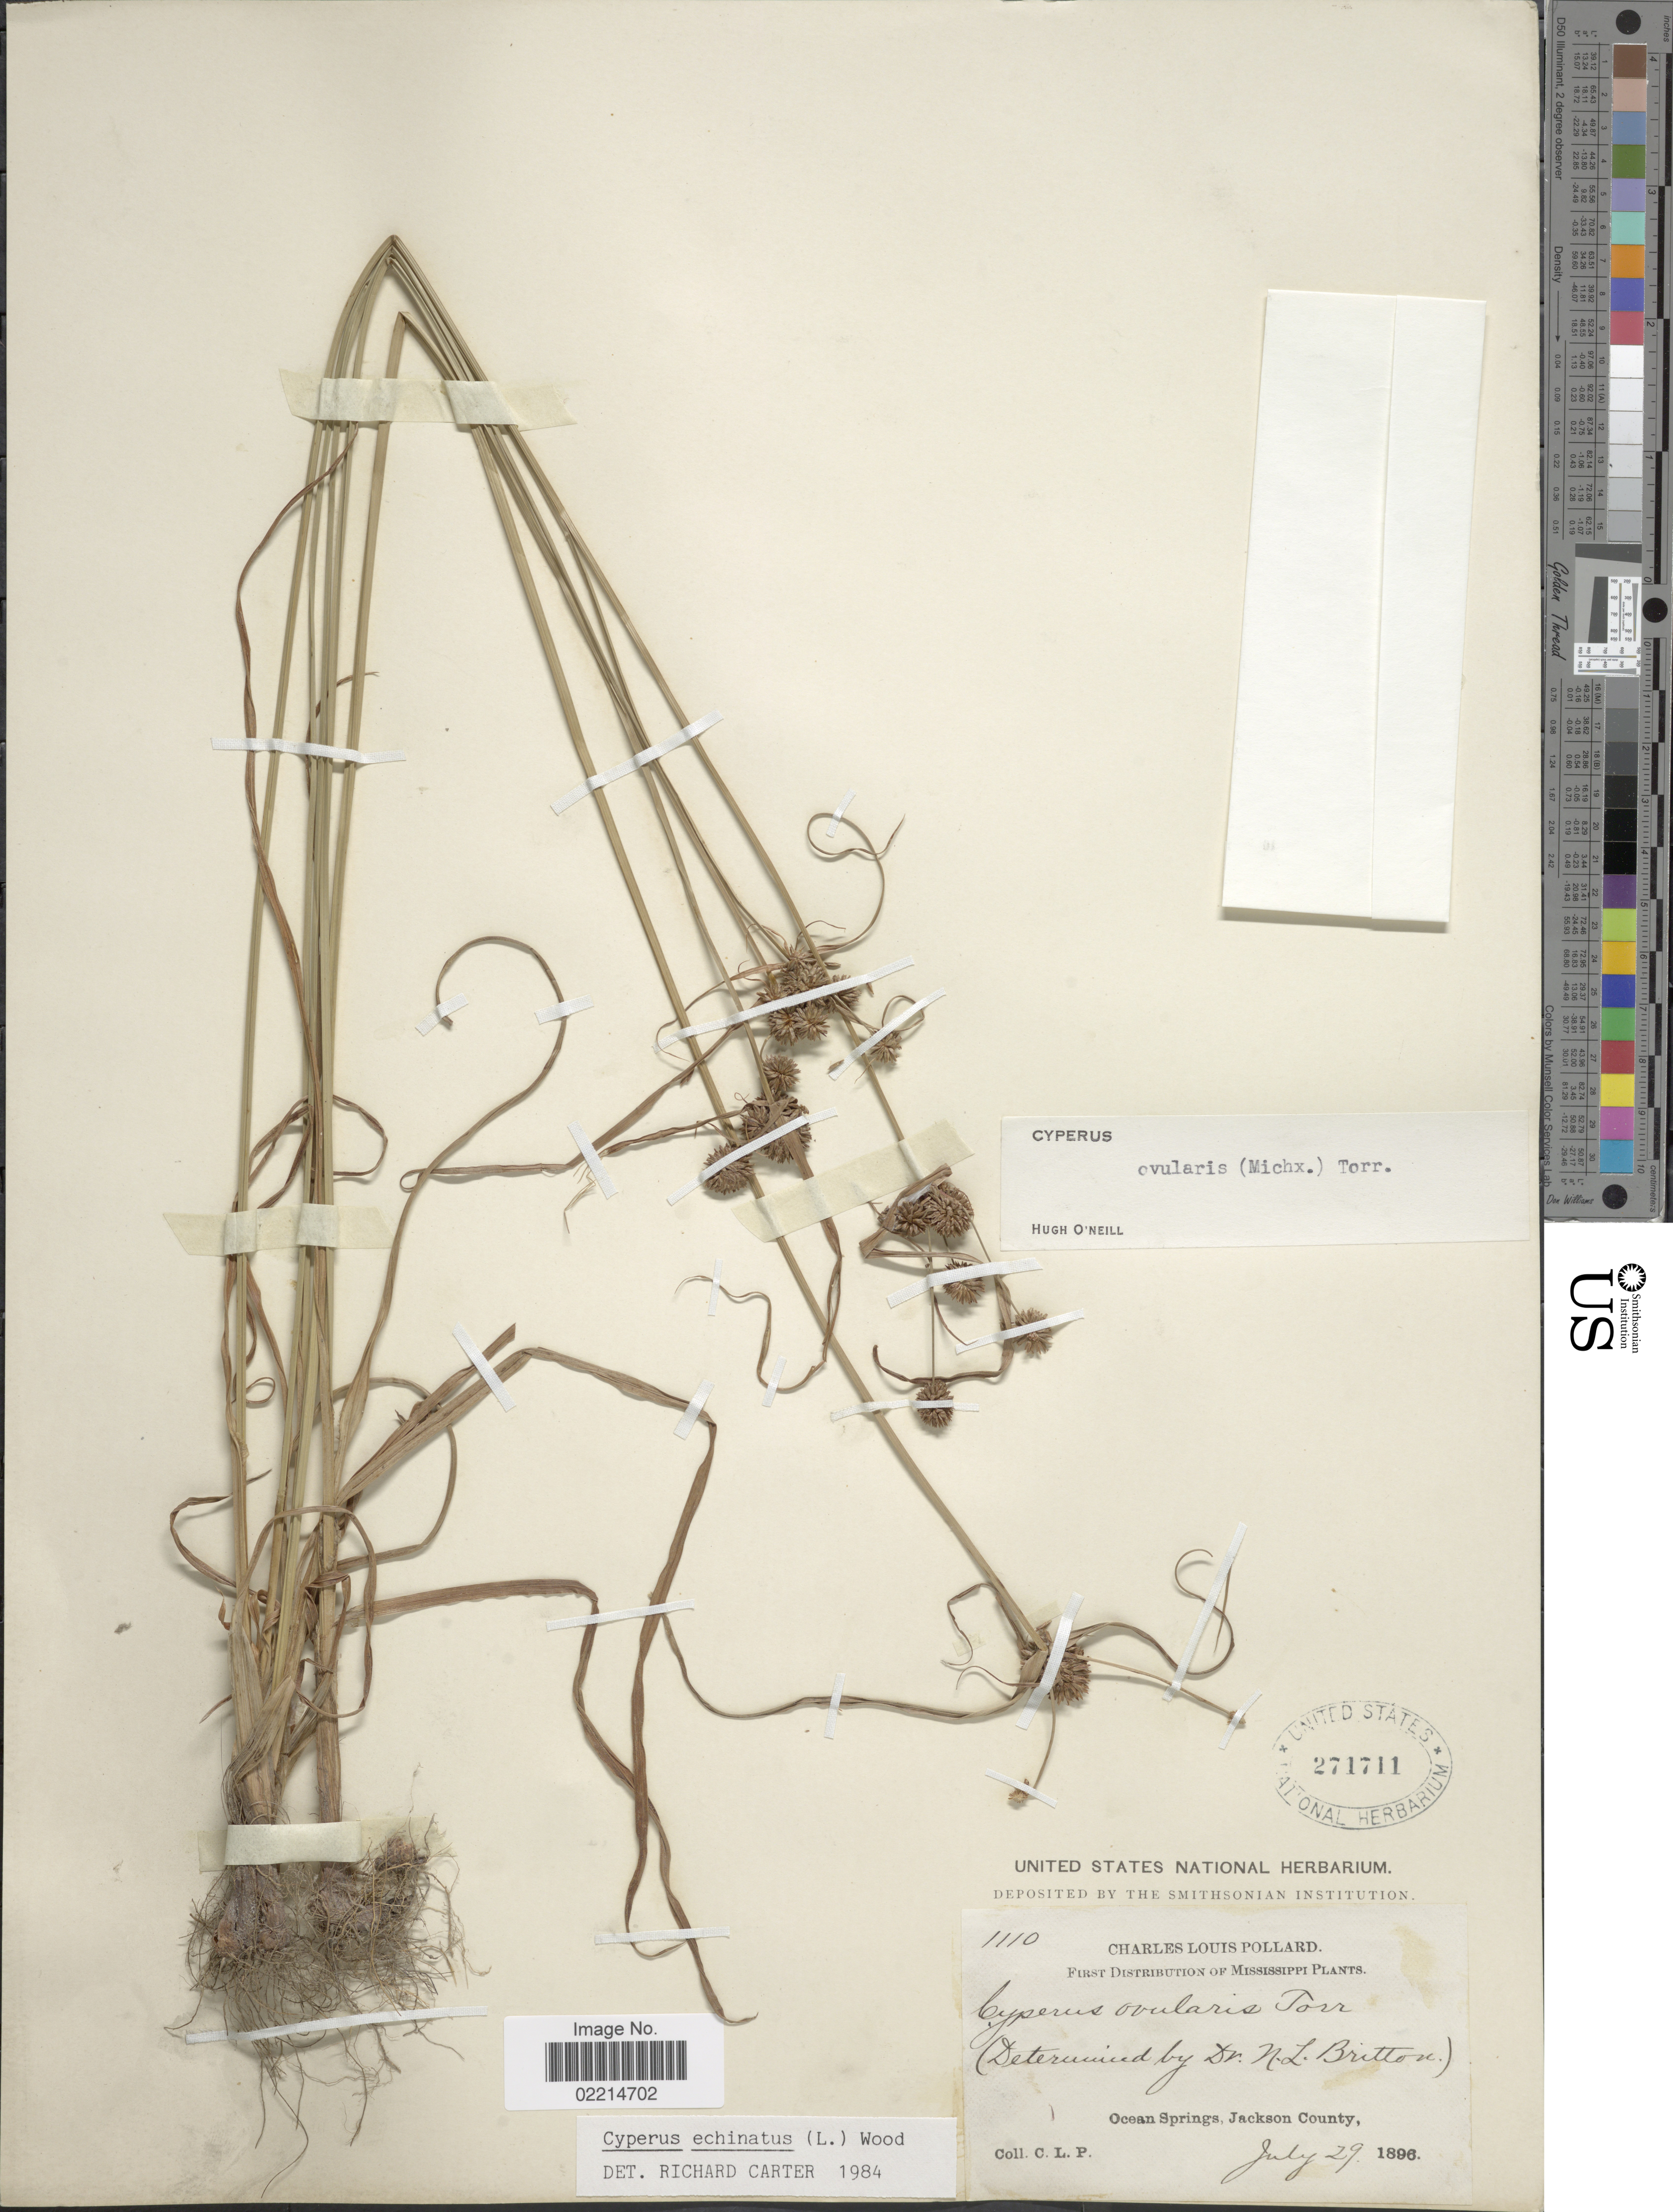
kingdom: Plantae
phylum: Tracheophyta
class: Liliopsida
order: Poales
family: Cyperaceae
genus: Cyperus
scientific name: Cyperus echinatus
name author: (L.) Alph. Wood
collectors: C. L. Pollard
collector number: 1110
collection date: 1896-07-29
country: United States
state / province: Mississippi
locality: Ocean Springs, Jackson County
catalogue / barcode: US 271711